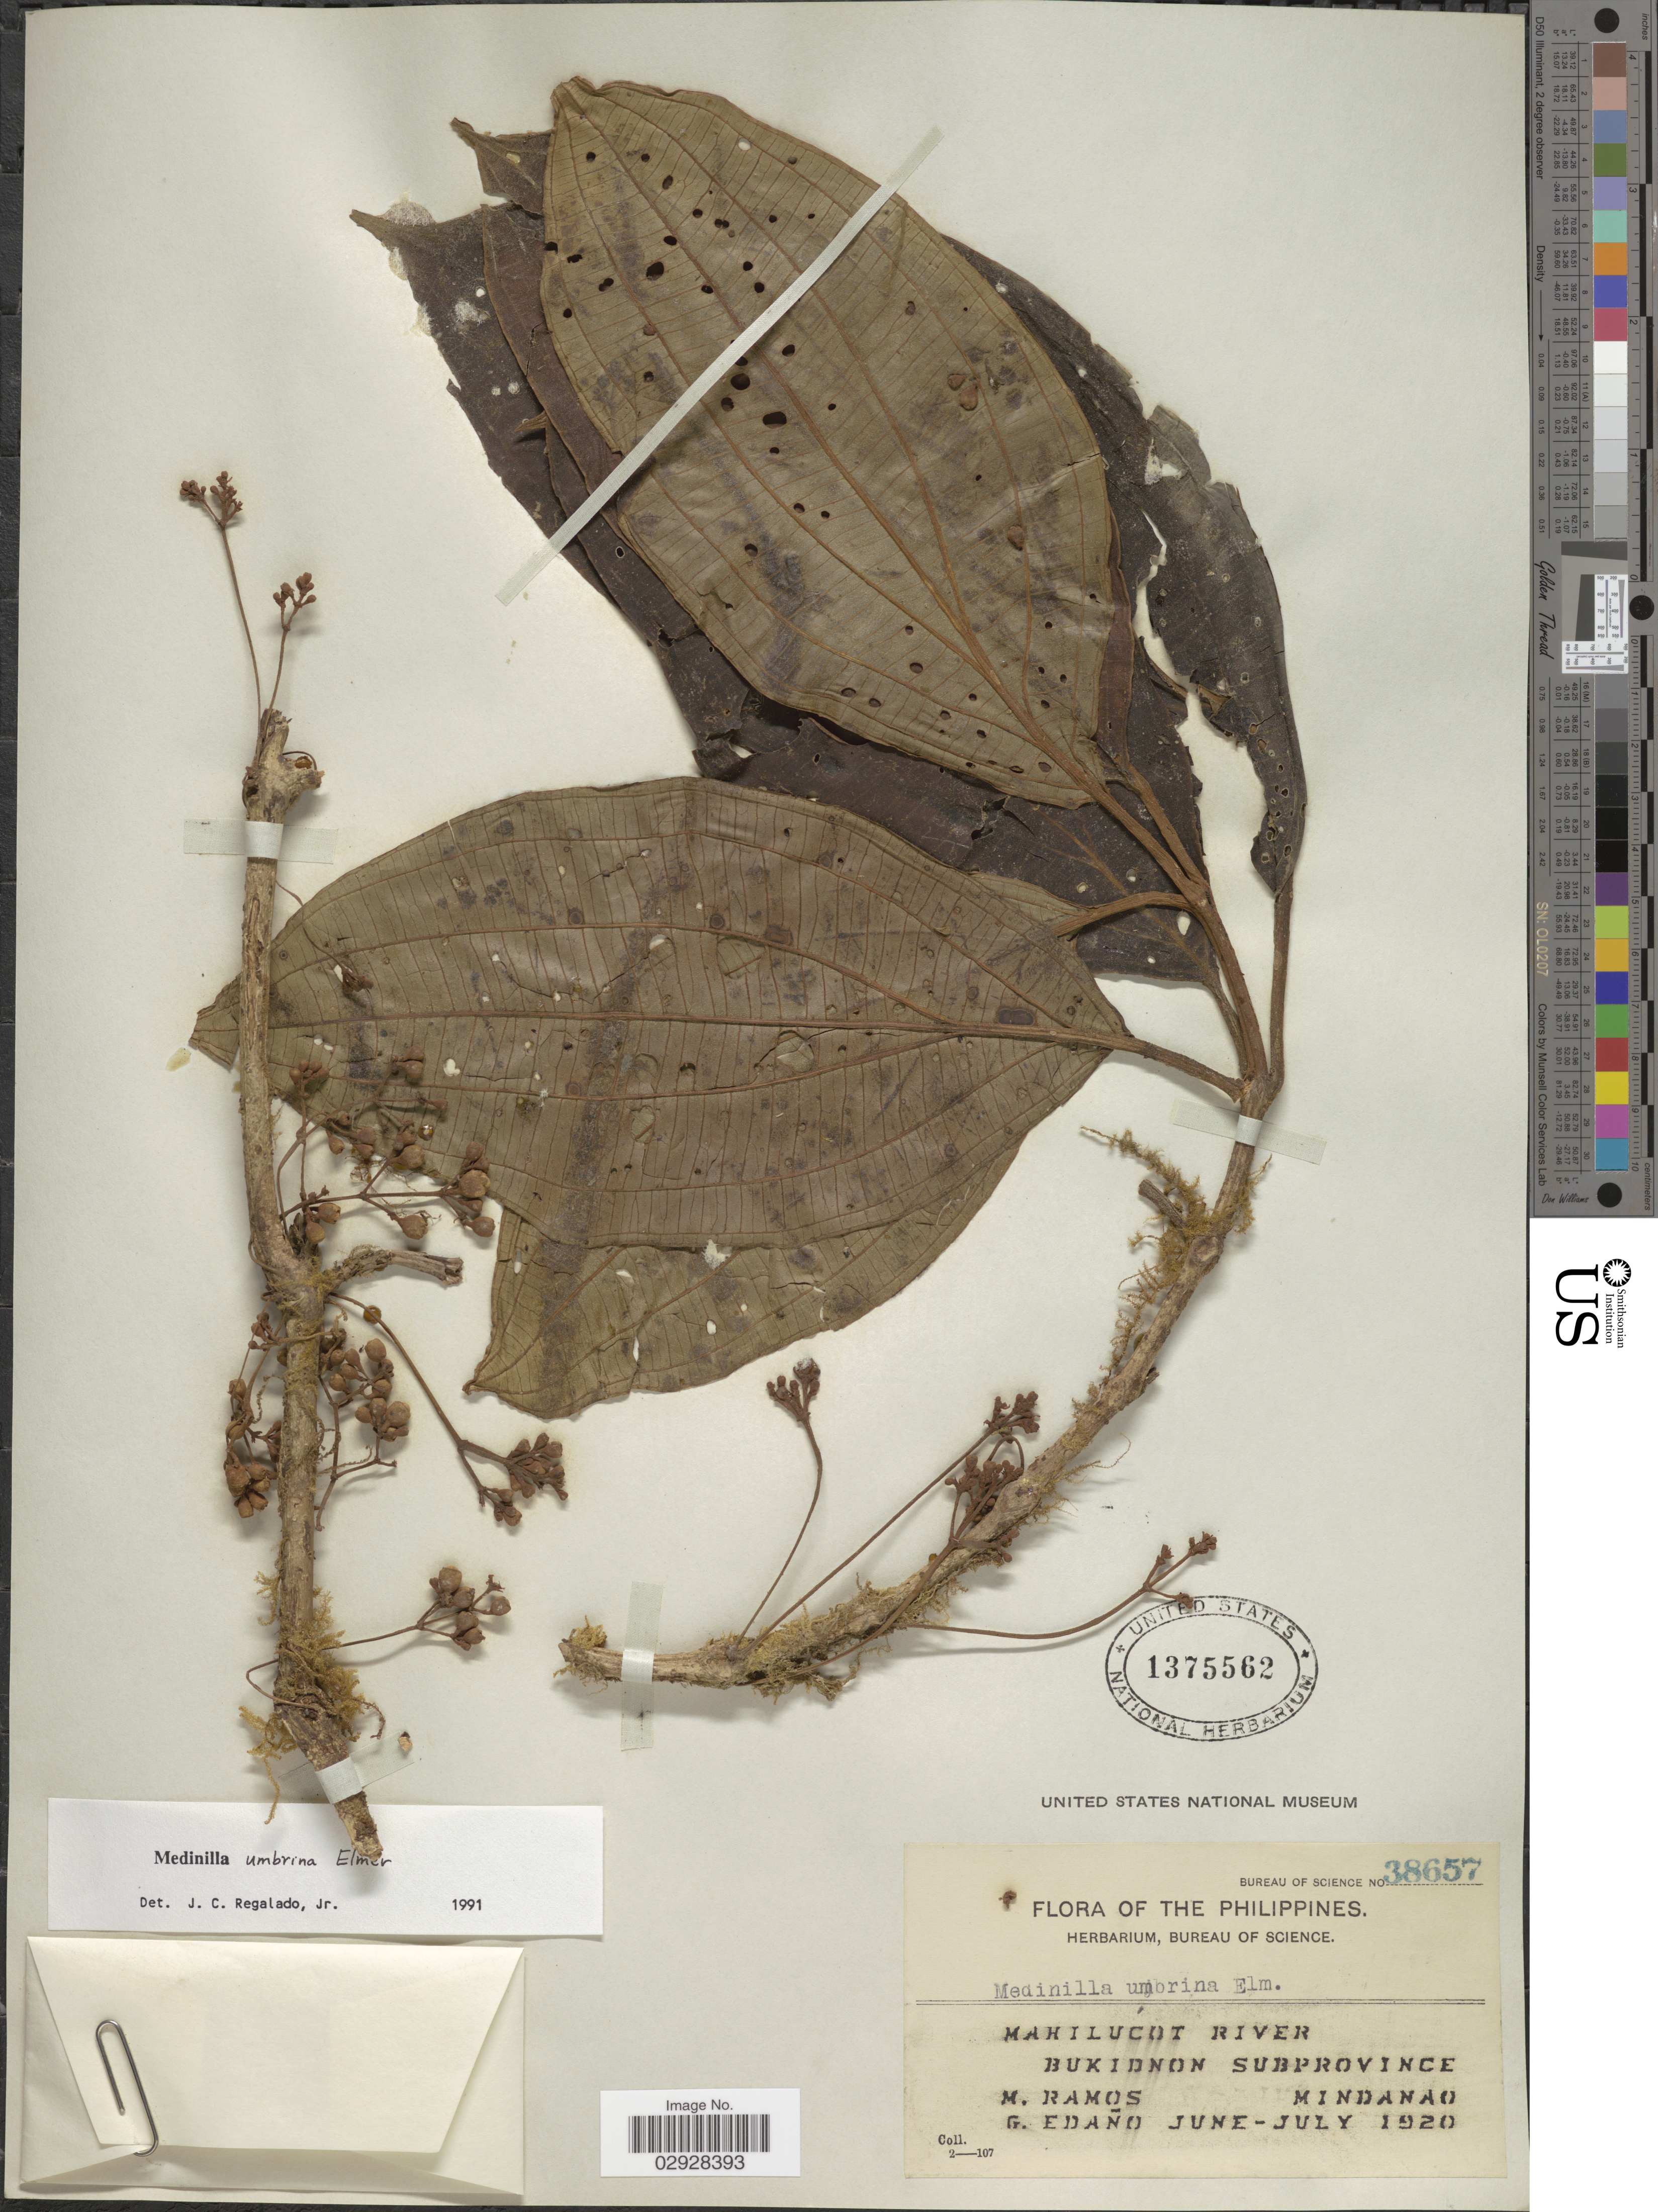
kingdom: Plantae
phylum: Tracheophyta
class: Magnoliopsida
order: Myrtales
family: Melastomataceae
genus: Medinilla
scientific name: Medinilla umbrina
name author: Elmer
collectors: M. Ramos & G. Edaño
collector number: Bureau of Science 38657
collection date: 1920-06/1920-07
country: Philippines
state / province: Northern Mindanao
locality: Mahilucot River. Bukidnon Subprovince Mindanao.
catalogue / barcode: US 1375562